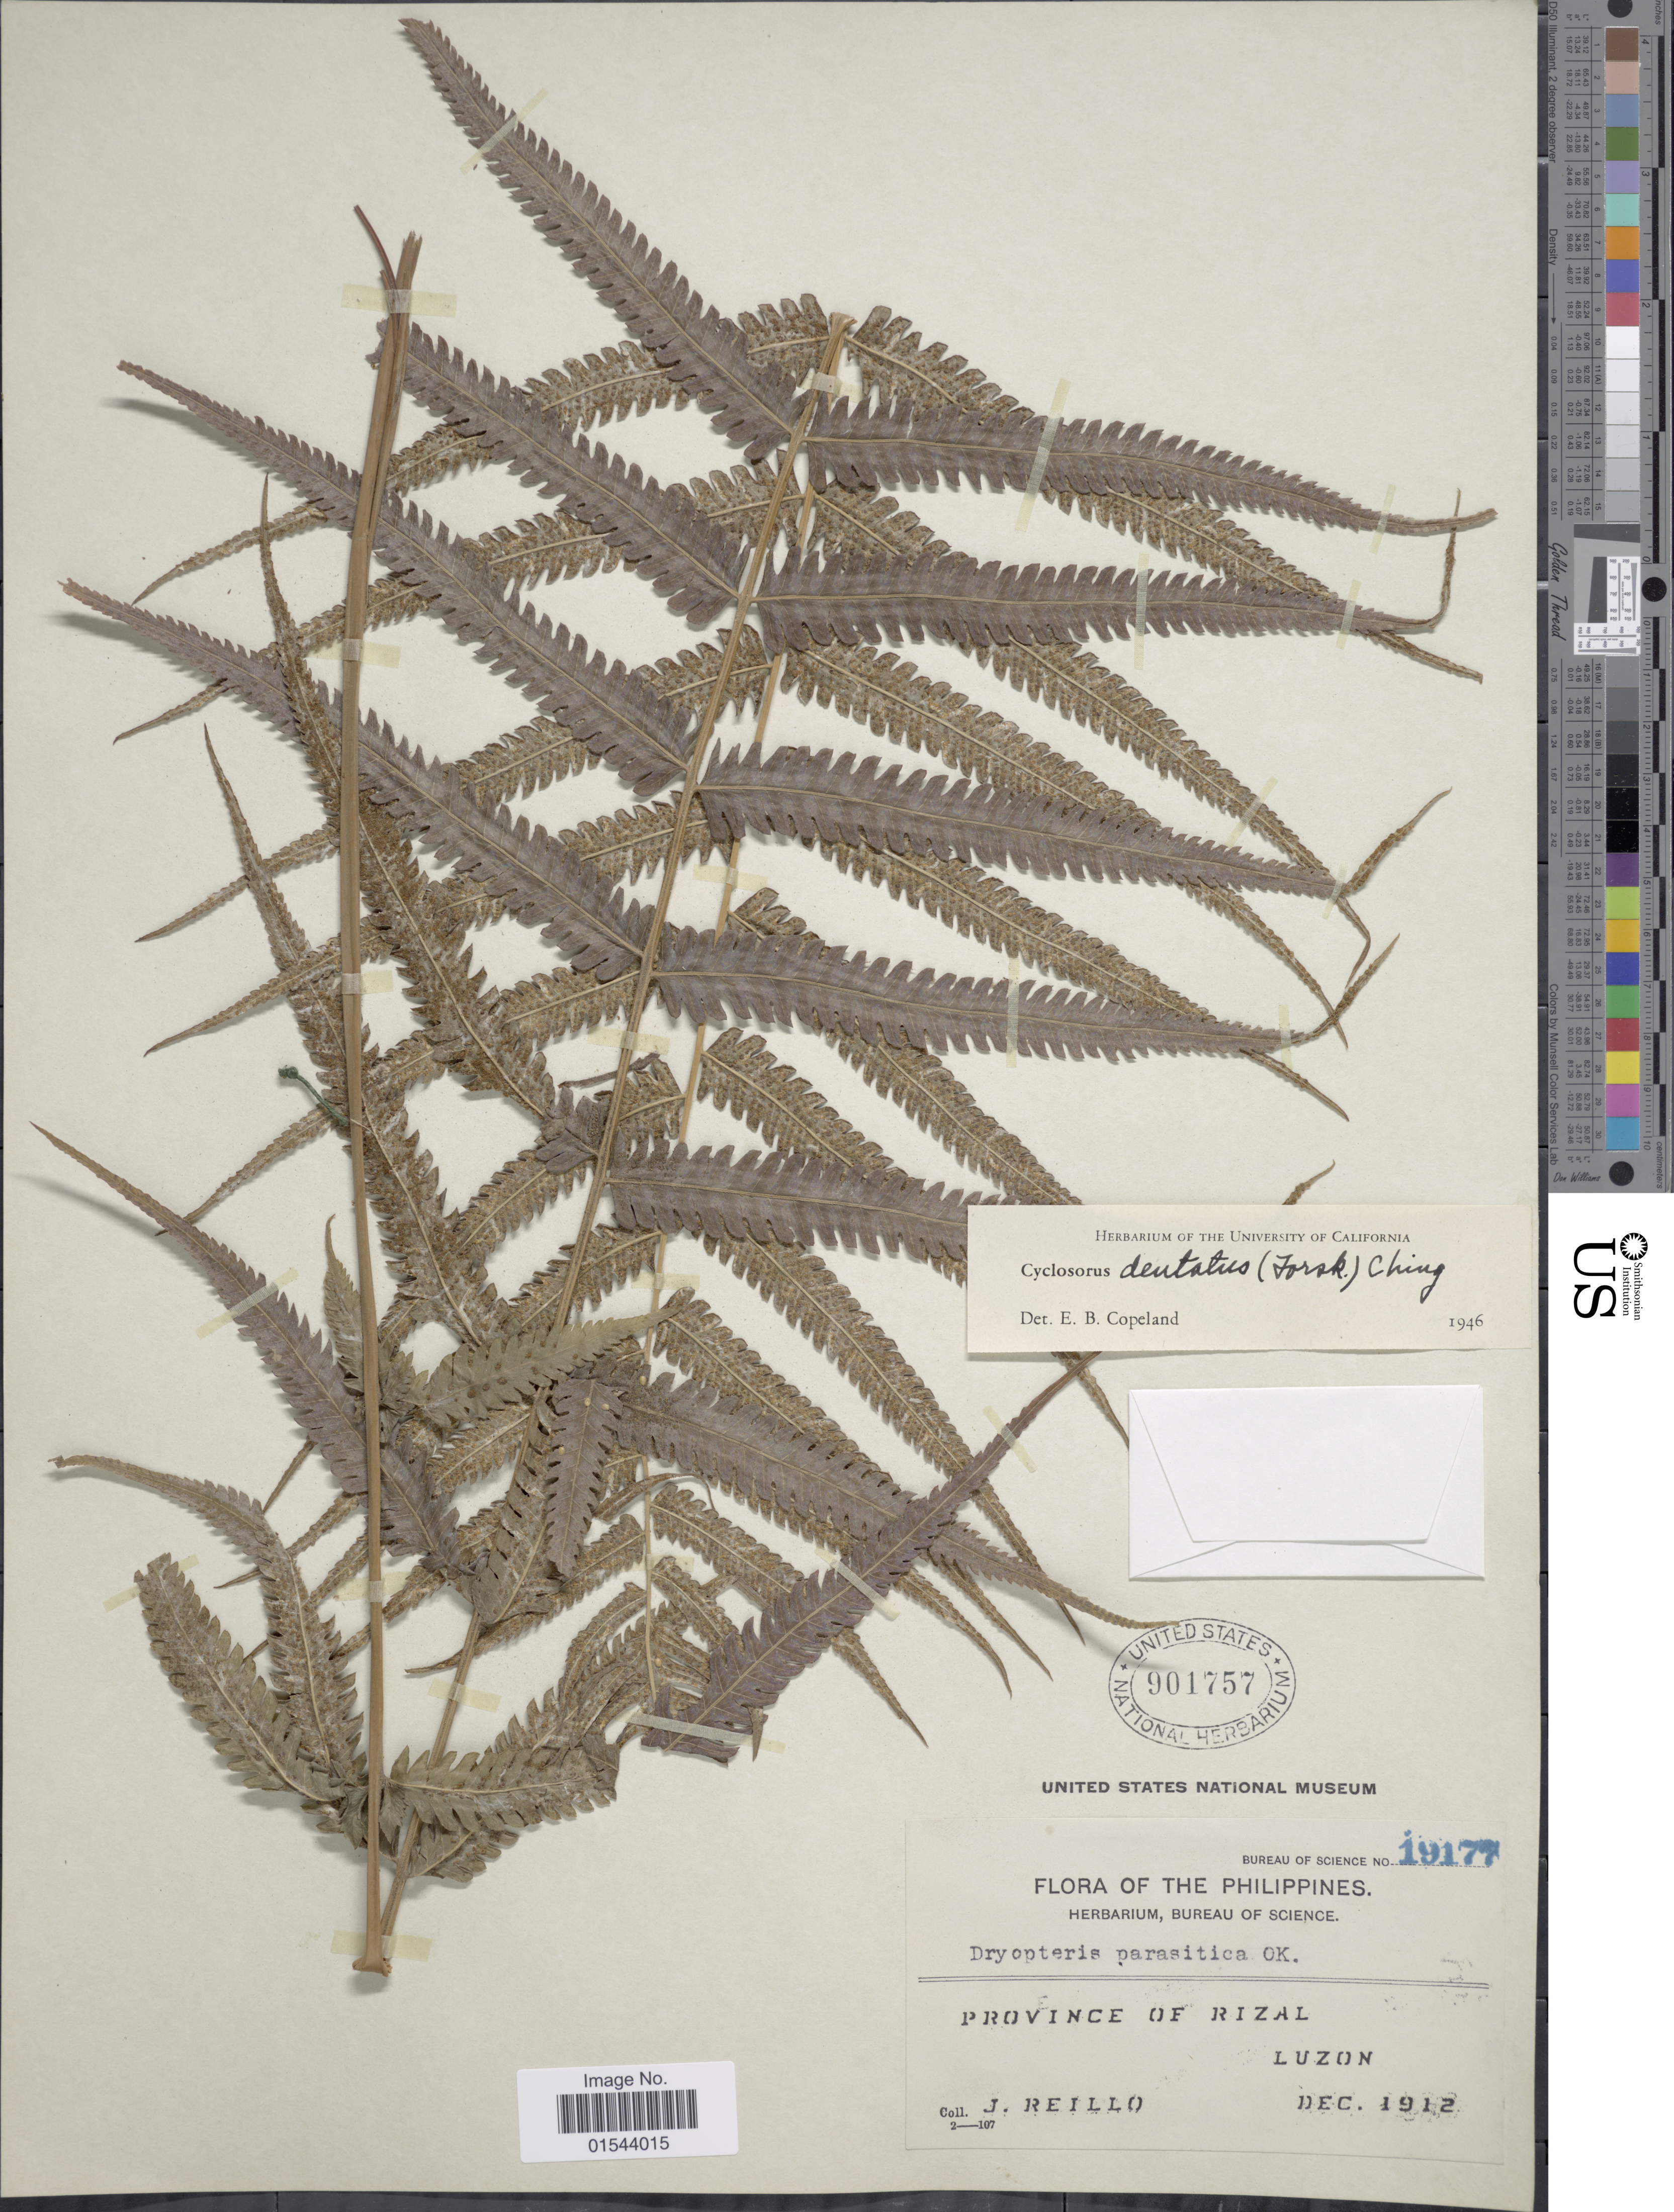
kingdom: Plantae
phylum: Tracheophyta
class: Polypodiopsida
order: Polypodiales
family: Thelypteridaceae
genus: Christella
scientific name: Christella dentata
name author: (Forssk.) Brownsey & Jermy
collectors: J. Reillo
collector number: Bureau of Science 19177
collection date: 1912-12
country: Philippines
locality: Province of Rizal, Luzon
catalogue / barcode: US 901757